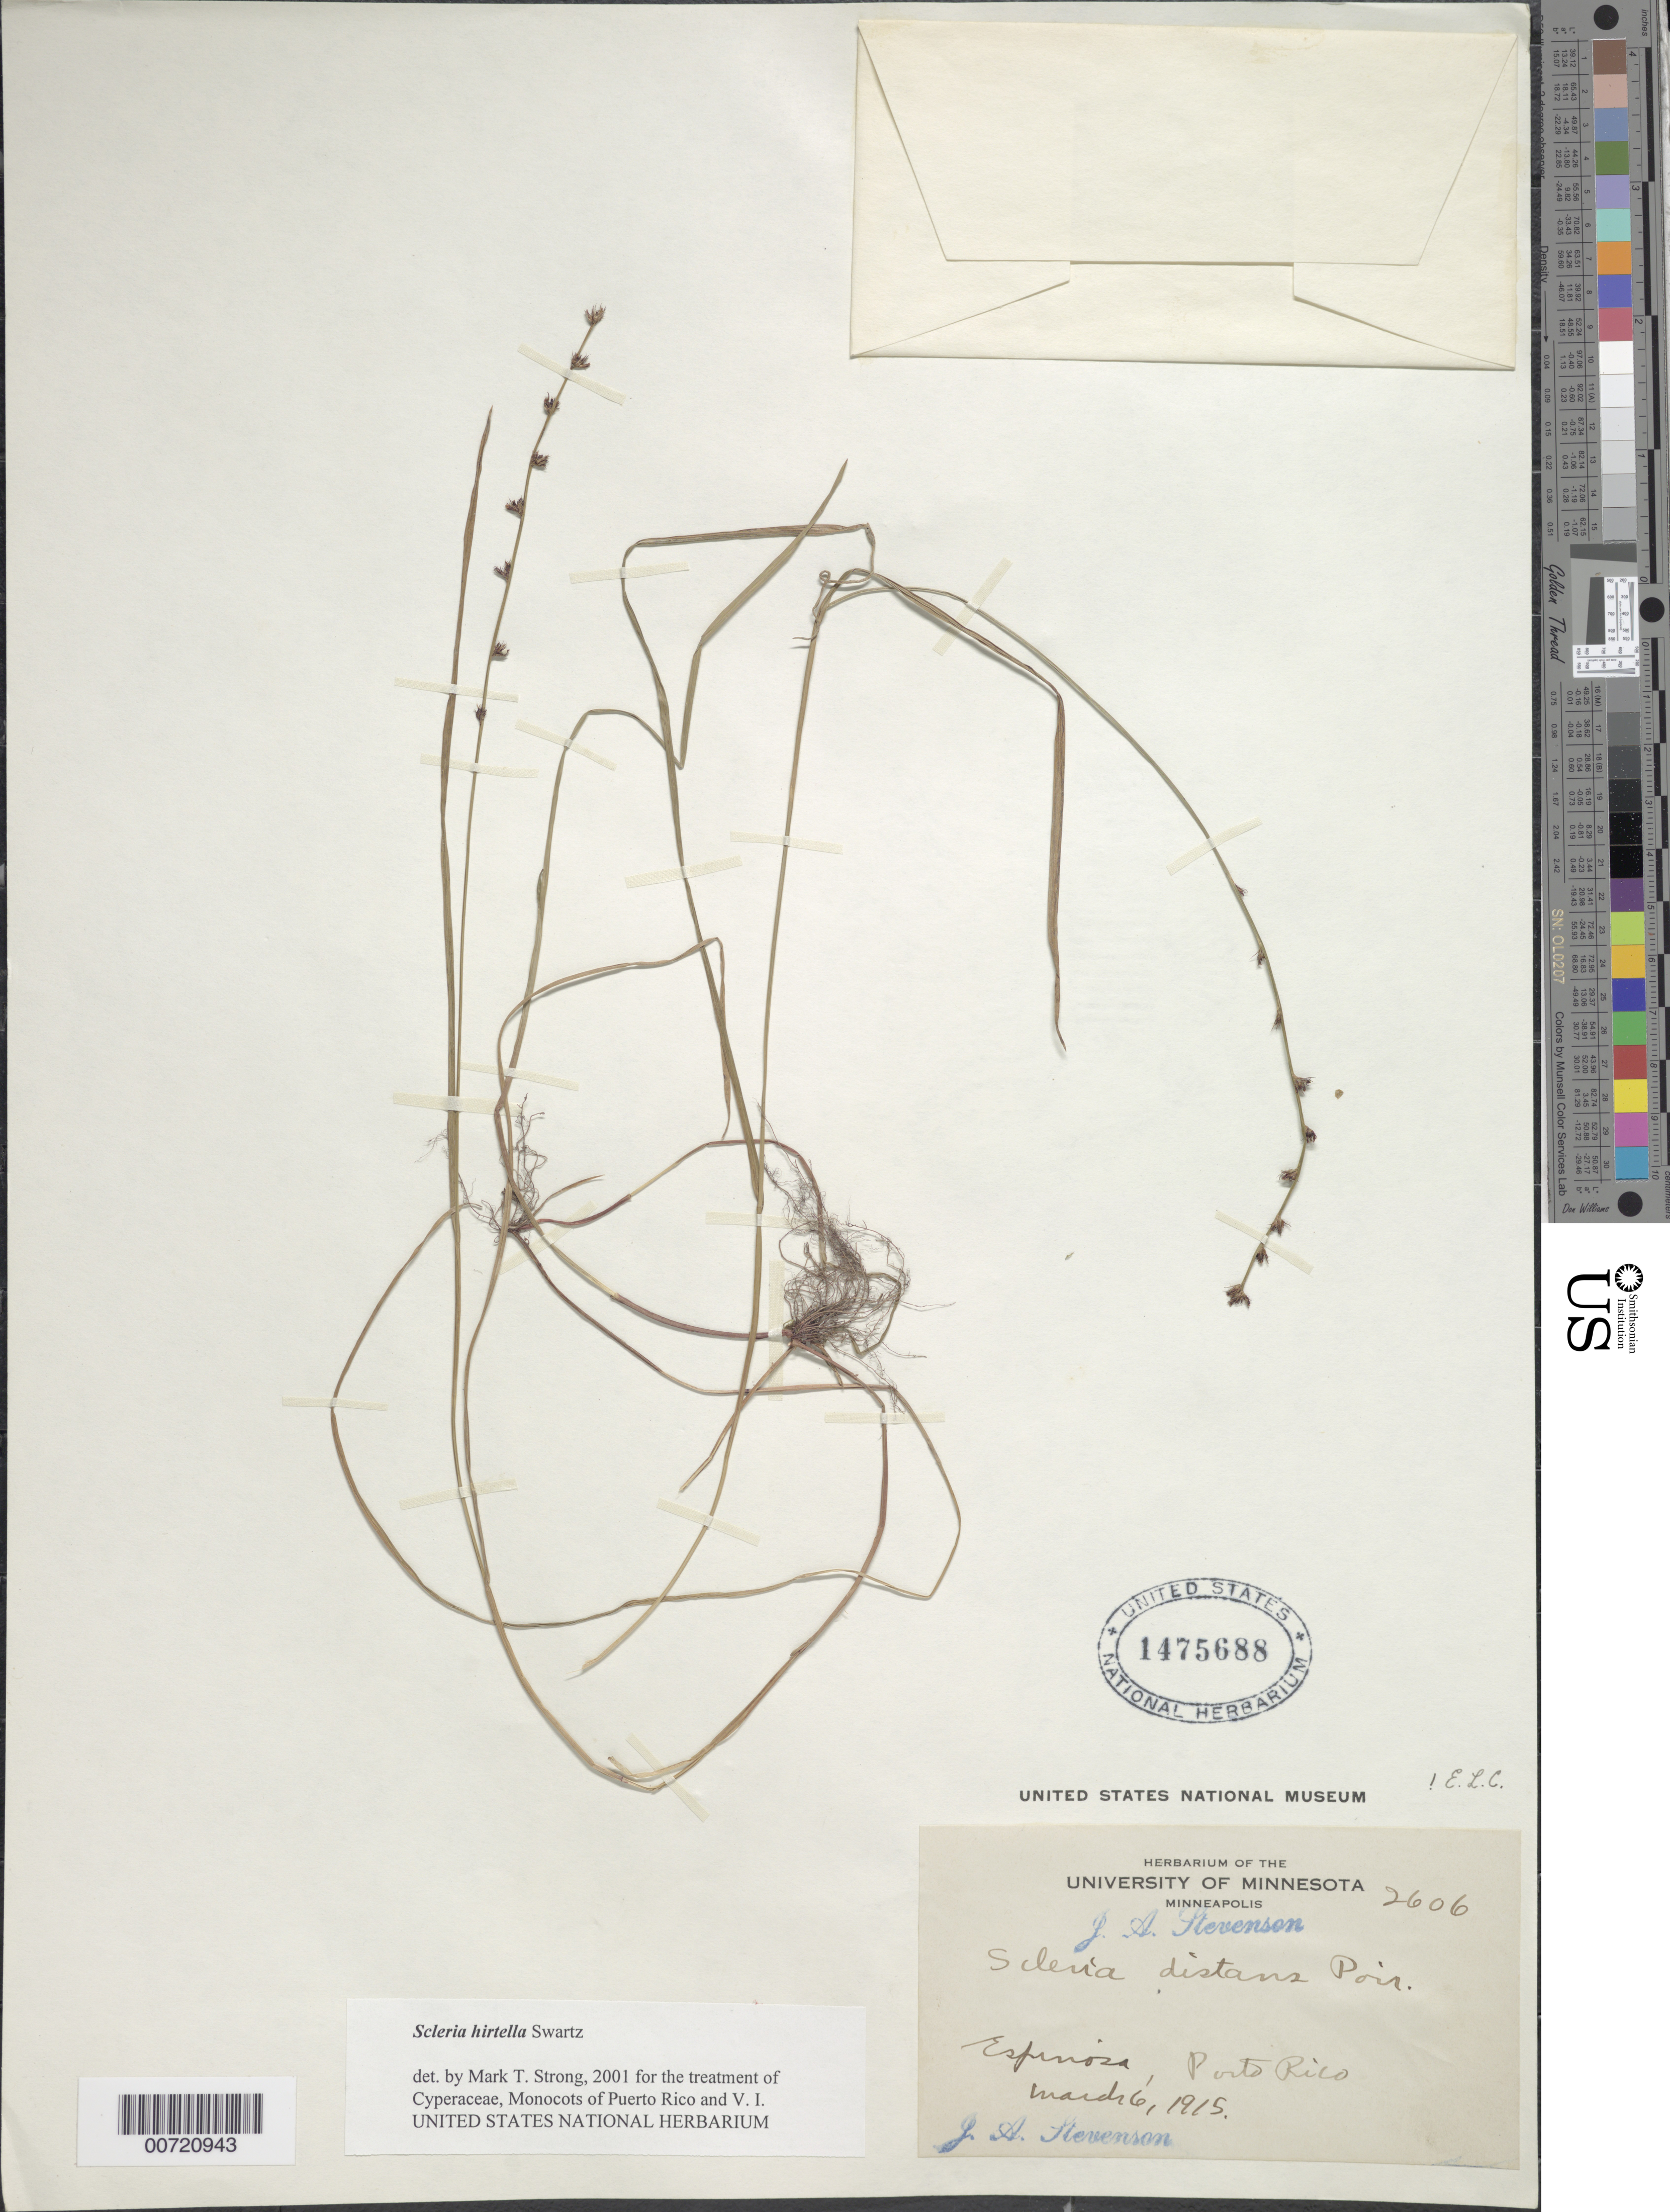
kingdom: Plantae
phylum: Tracheophyta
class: Liliopsida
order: Poales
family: Cyperaceae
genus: Scleria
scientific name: Scleria hirtella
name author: Sw.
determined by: Strong, M. T., (US), Smithsonian Institution - National Museum of Natural History (UNITED STATES)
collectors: J. Stevenson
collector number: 2606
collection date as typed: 06 Mar 1915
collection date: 1915-03-06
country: Puerto Rico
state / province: Vega Alta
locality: Espinosa.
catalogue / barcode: US 1475688